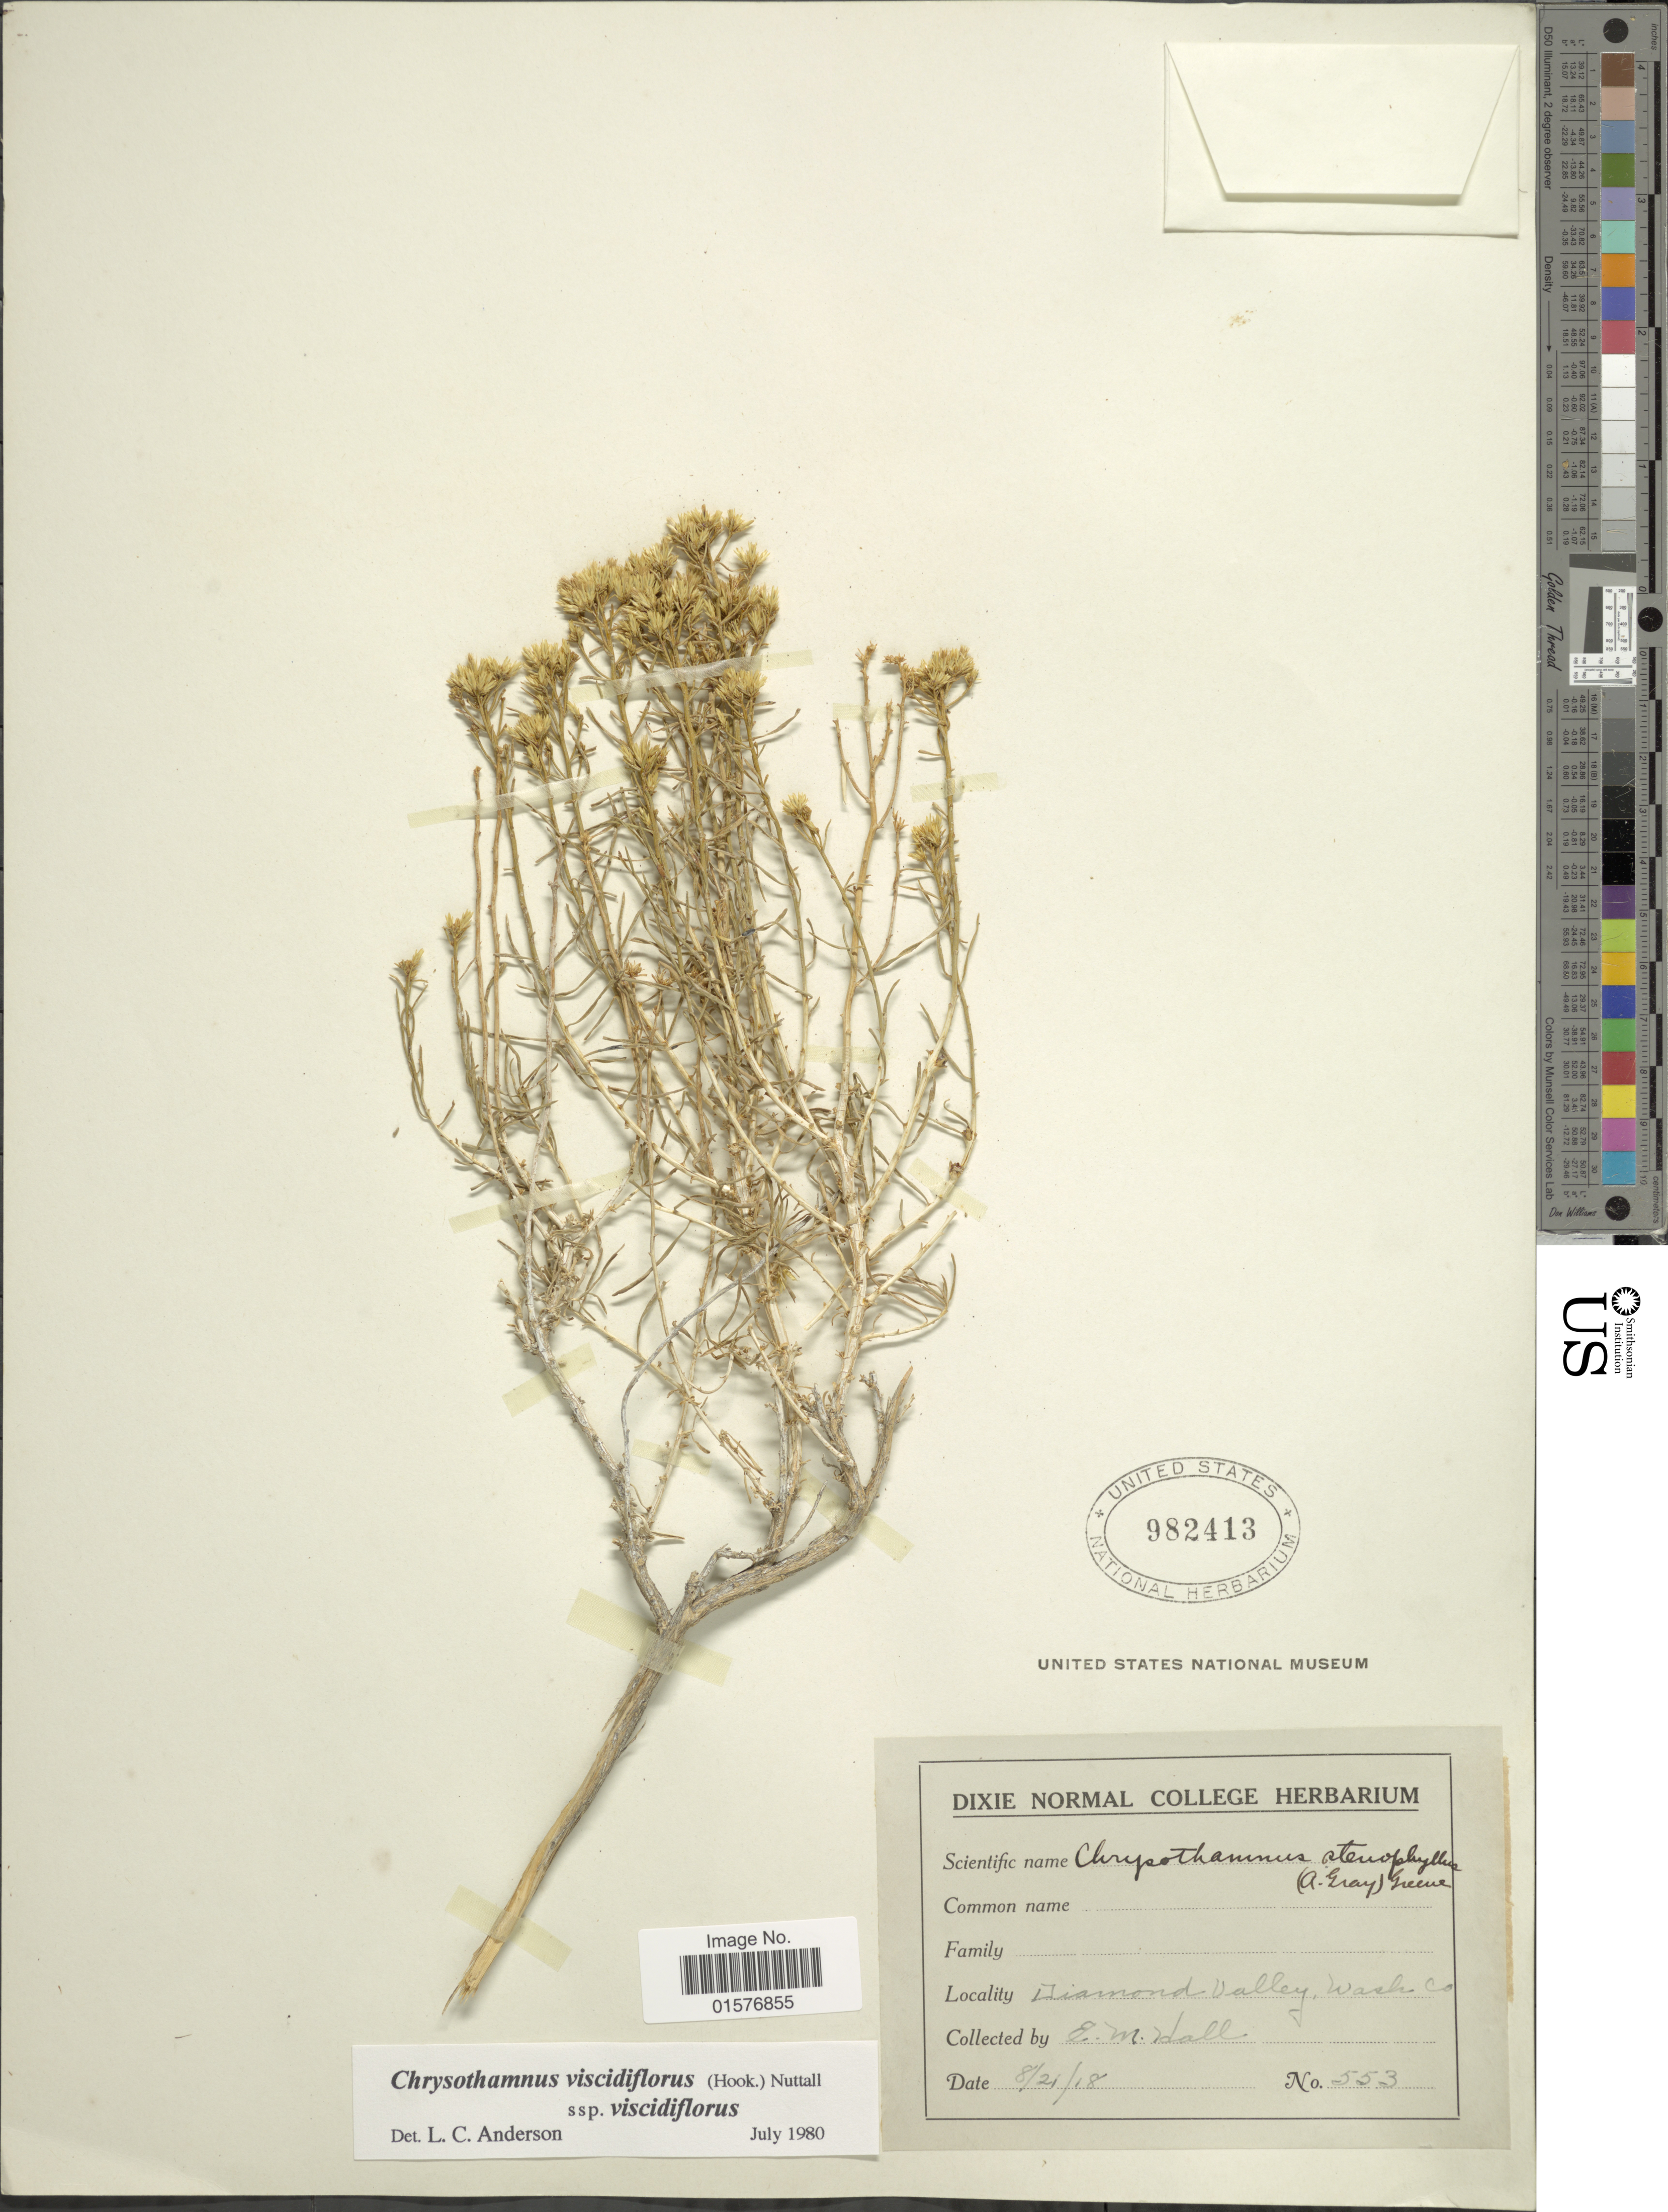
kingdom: Plantae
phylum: Tracheophyta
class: Magnoliopsida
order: Asterales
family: Asteraceae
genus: Chrysothamnus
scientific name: Chrysothamnus viscidiflorus subsp. viscidiflorus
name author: (Hook.) Nutt.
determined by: Urbatsch, Lowell E., Curator (LSU), Louisiana State University (UNITED STATES)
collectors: E. Hall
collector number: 553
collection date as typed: Transcribed d/m/y: 21/8/18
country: United States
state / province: Utah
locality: Diamond Valley, Wash Co.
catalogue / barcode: US 982413